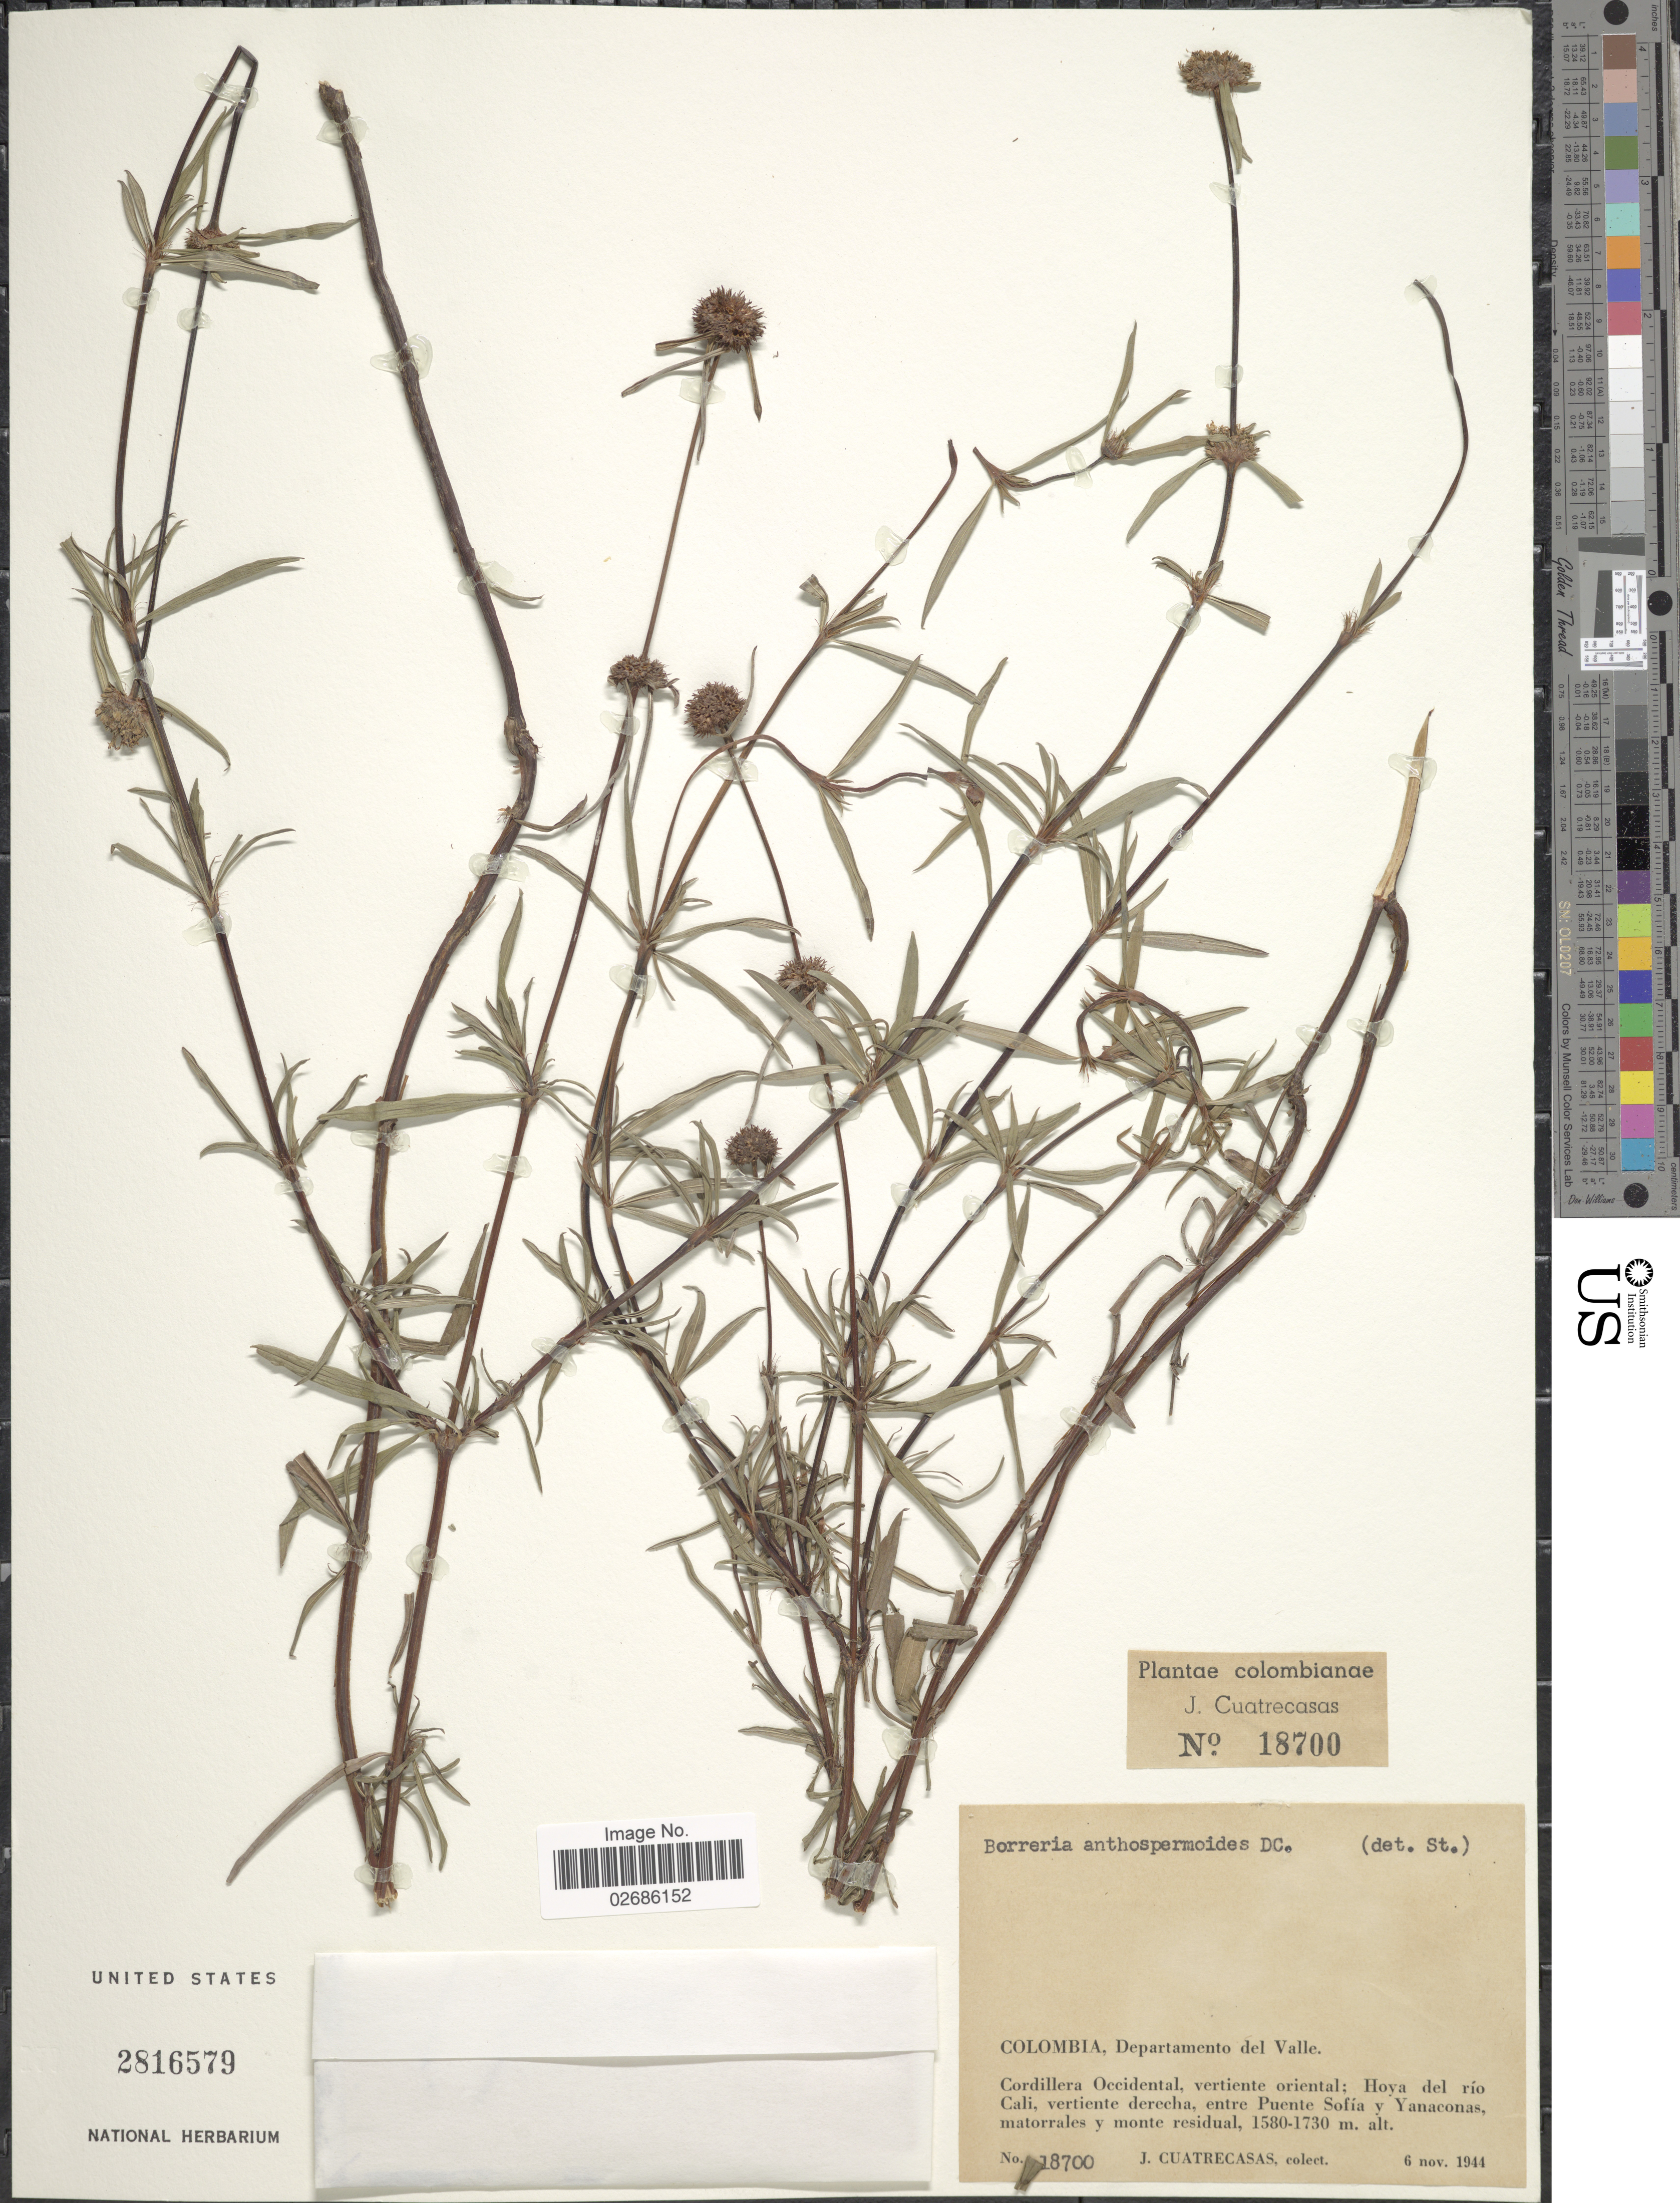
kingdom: Plantae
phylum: Tracheophyta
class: Magnoliopsida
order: Gentianales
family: Rubiaceae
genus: Borreria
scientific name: Borreria capitata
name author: (Ruiz & Pav.) DC.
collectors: J. Cuatrecasas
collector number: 18700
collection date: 1944-11-06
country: Colombia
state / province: Valle del Cauca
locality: Departamento del Valle. Cordillera Occidental, vertiente oriental; Hoya del río Cali, vertiente derecha, entre Puente Sofía y Yanaconas, matorrales y monte residual.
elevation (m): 1580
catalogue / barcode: US 2816579